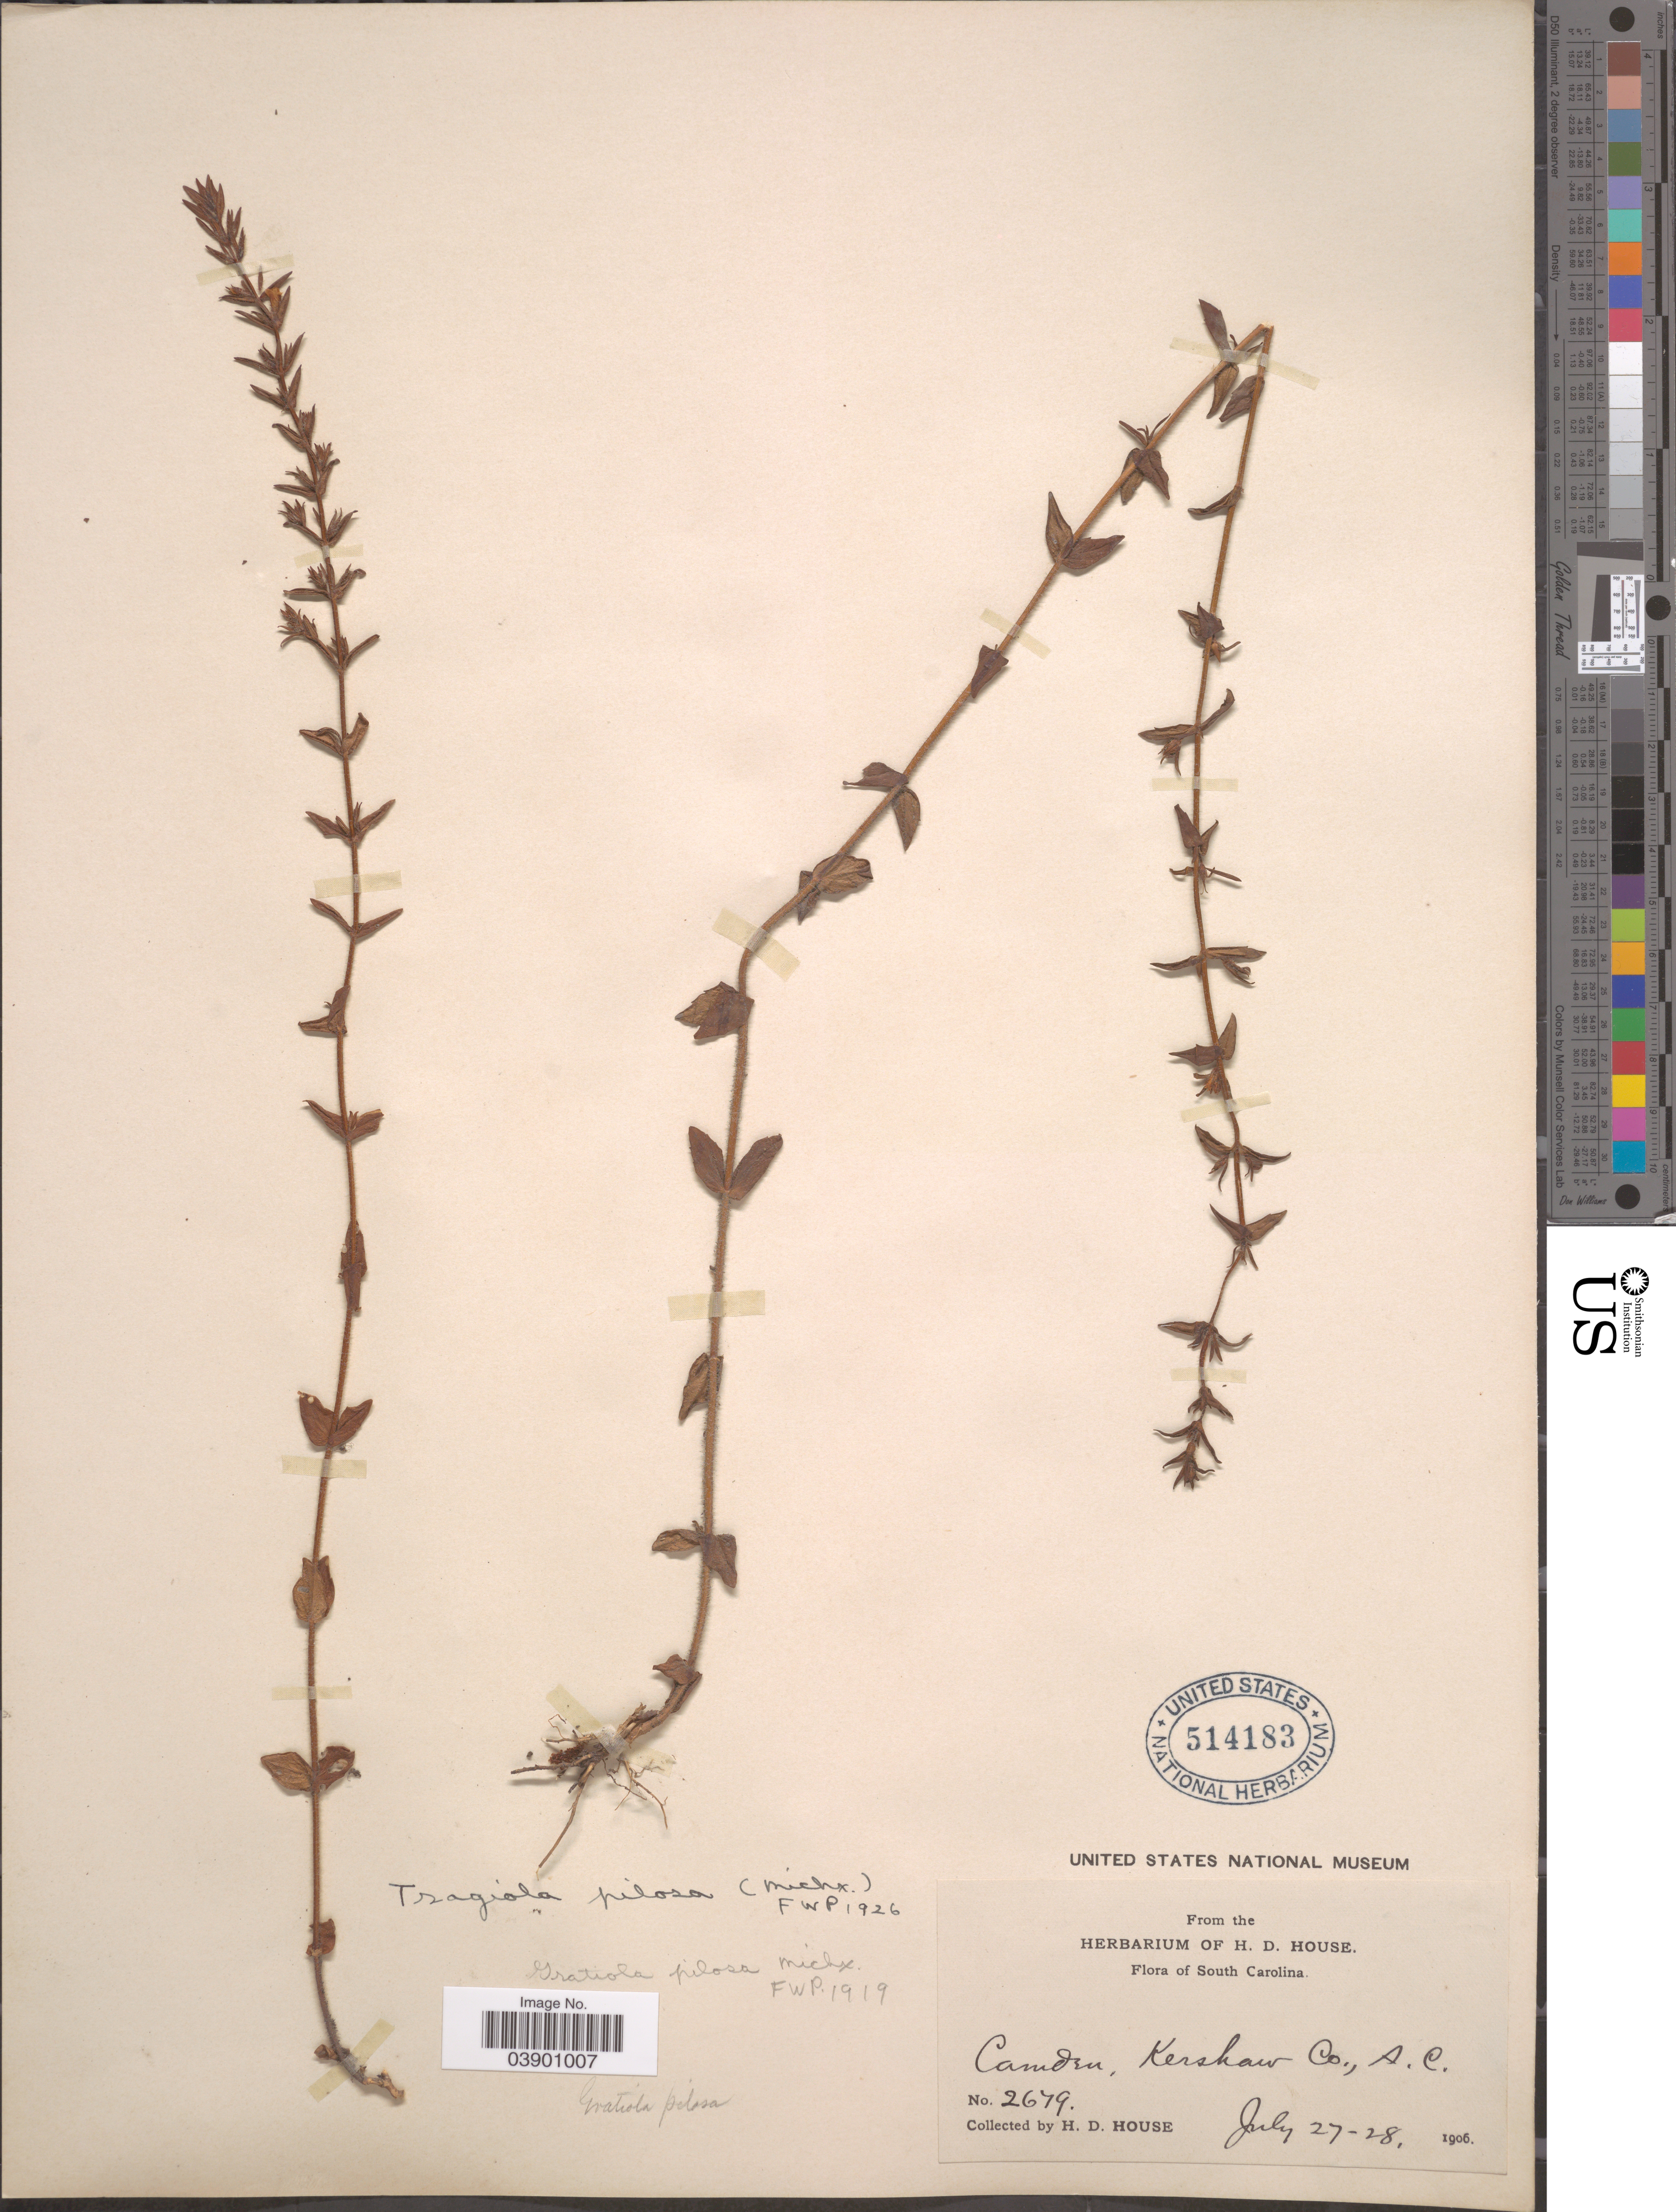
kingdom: Plantae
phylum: Tracheophyta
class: Magnoliopsida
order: Lamiales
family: Plantaginaceae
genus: Gratiola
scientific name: Gratiola pilosa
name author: Michx.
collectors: H. D. House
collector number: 2679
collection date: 1906-07-27/1906-07-28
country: United States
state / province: South Carolina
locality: Camden, Kershaw Co.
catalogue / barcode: US 514183